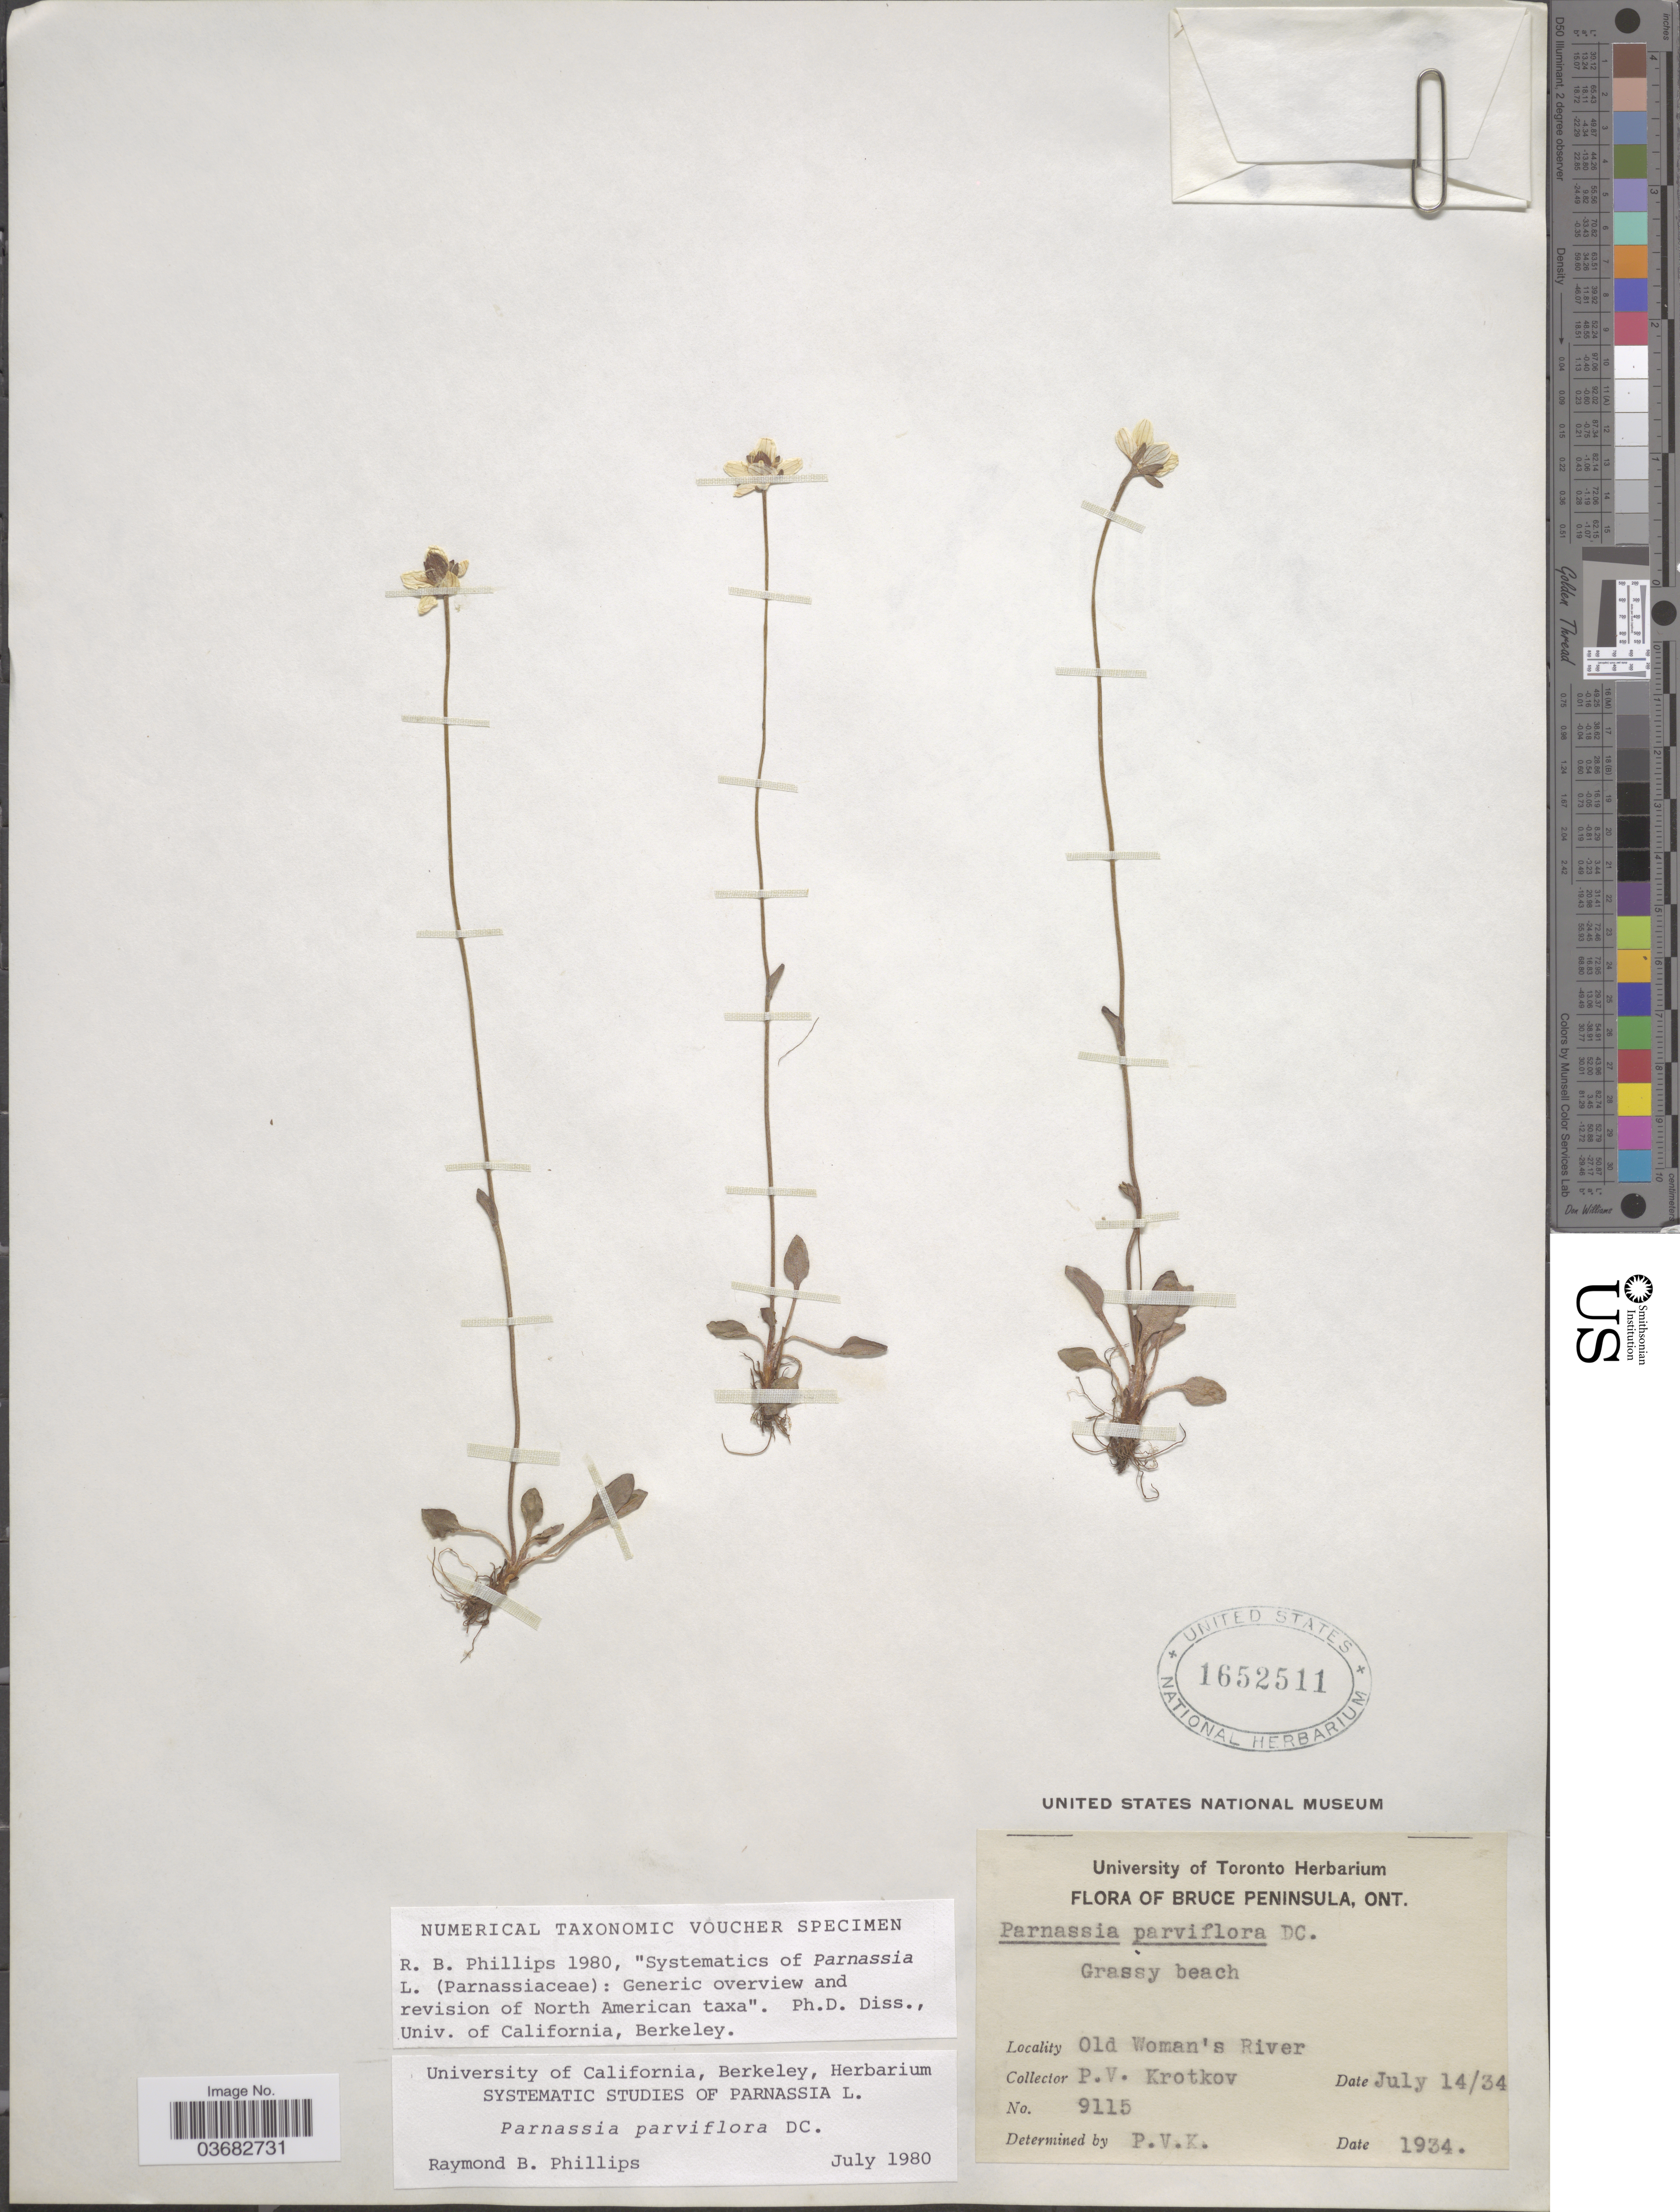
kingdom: Plantae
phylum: Tracheophyta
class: Magnoliopsida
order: Celastrales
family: Parnassiaceae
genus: Parnassia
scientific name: Parnassia parviflora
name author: DC.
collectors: P. V. Krotkov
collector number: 9115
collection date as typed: Transcribed d/m/y: 14/7/34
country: Canada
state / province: Ontario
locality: Bruce Peninsula. Old Woman's River.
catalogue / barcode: US 1652511